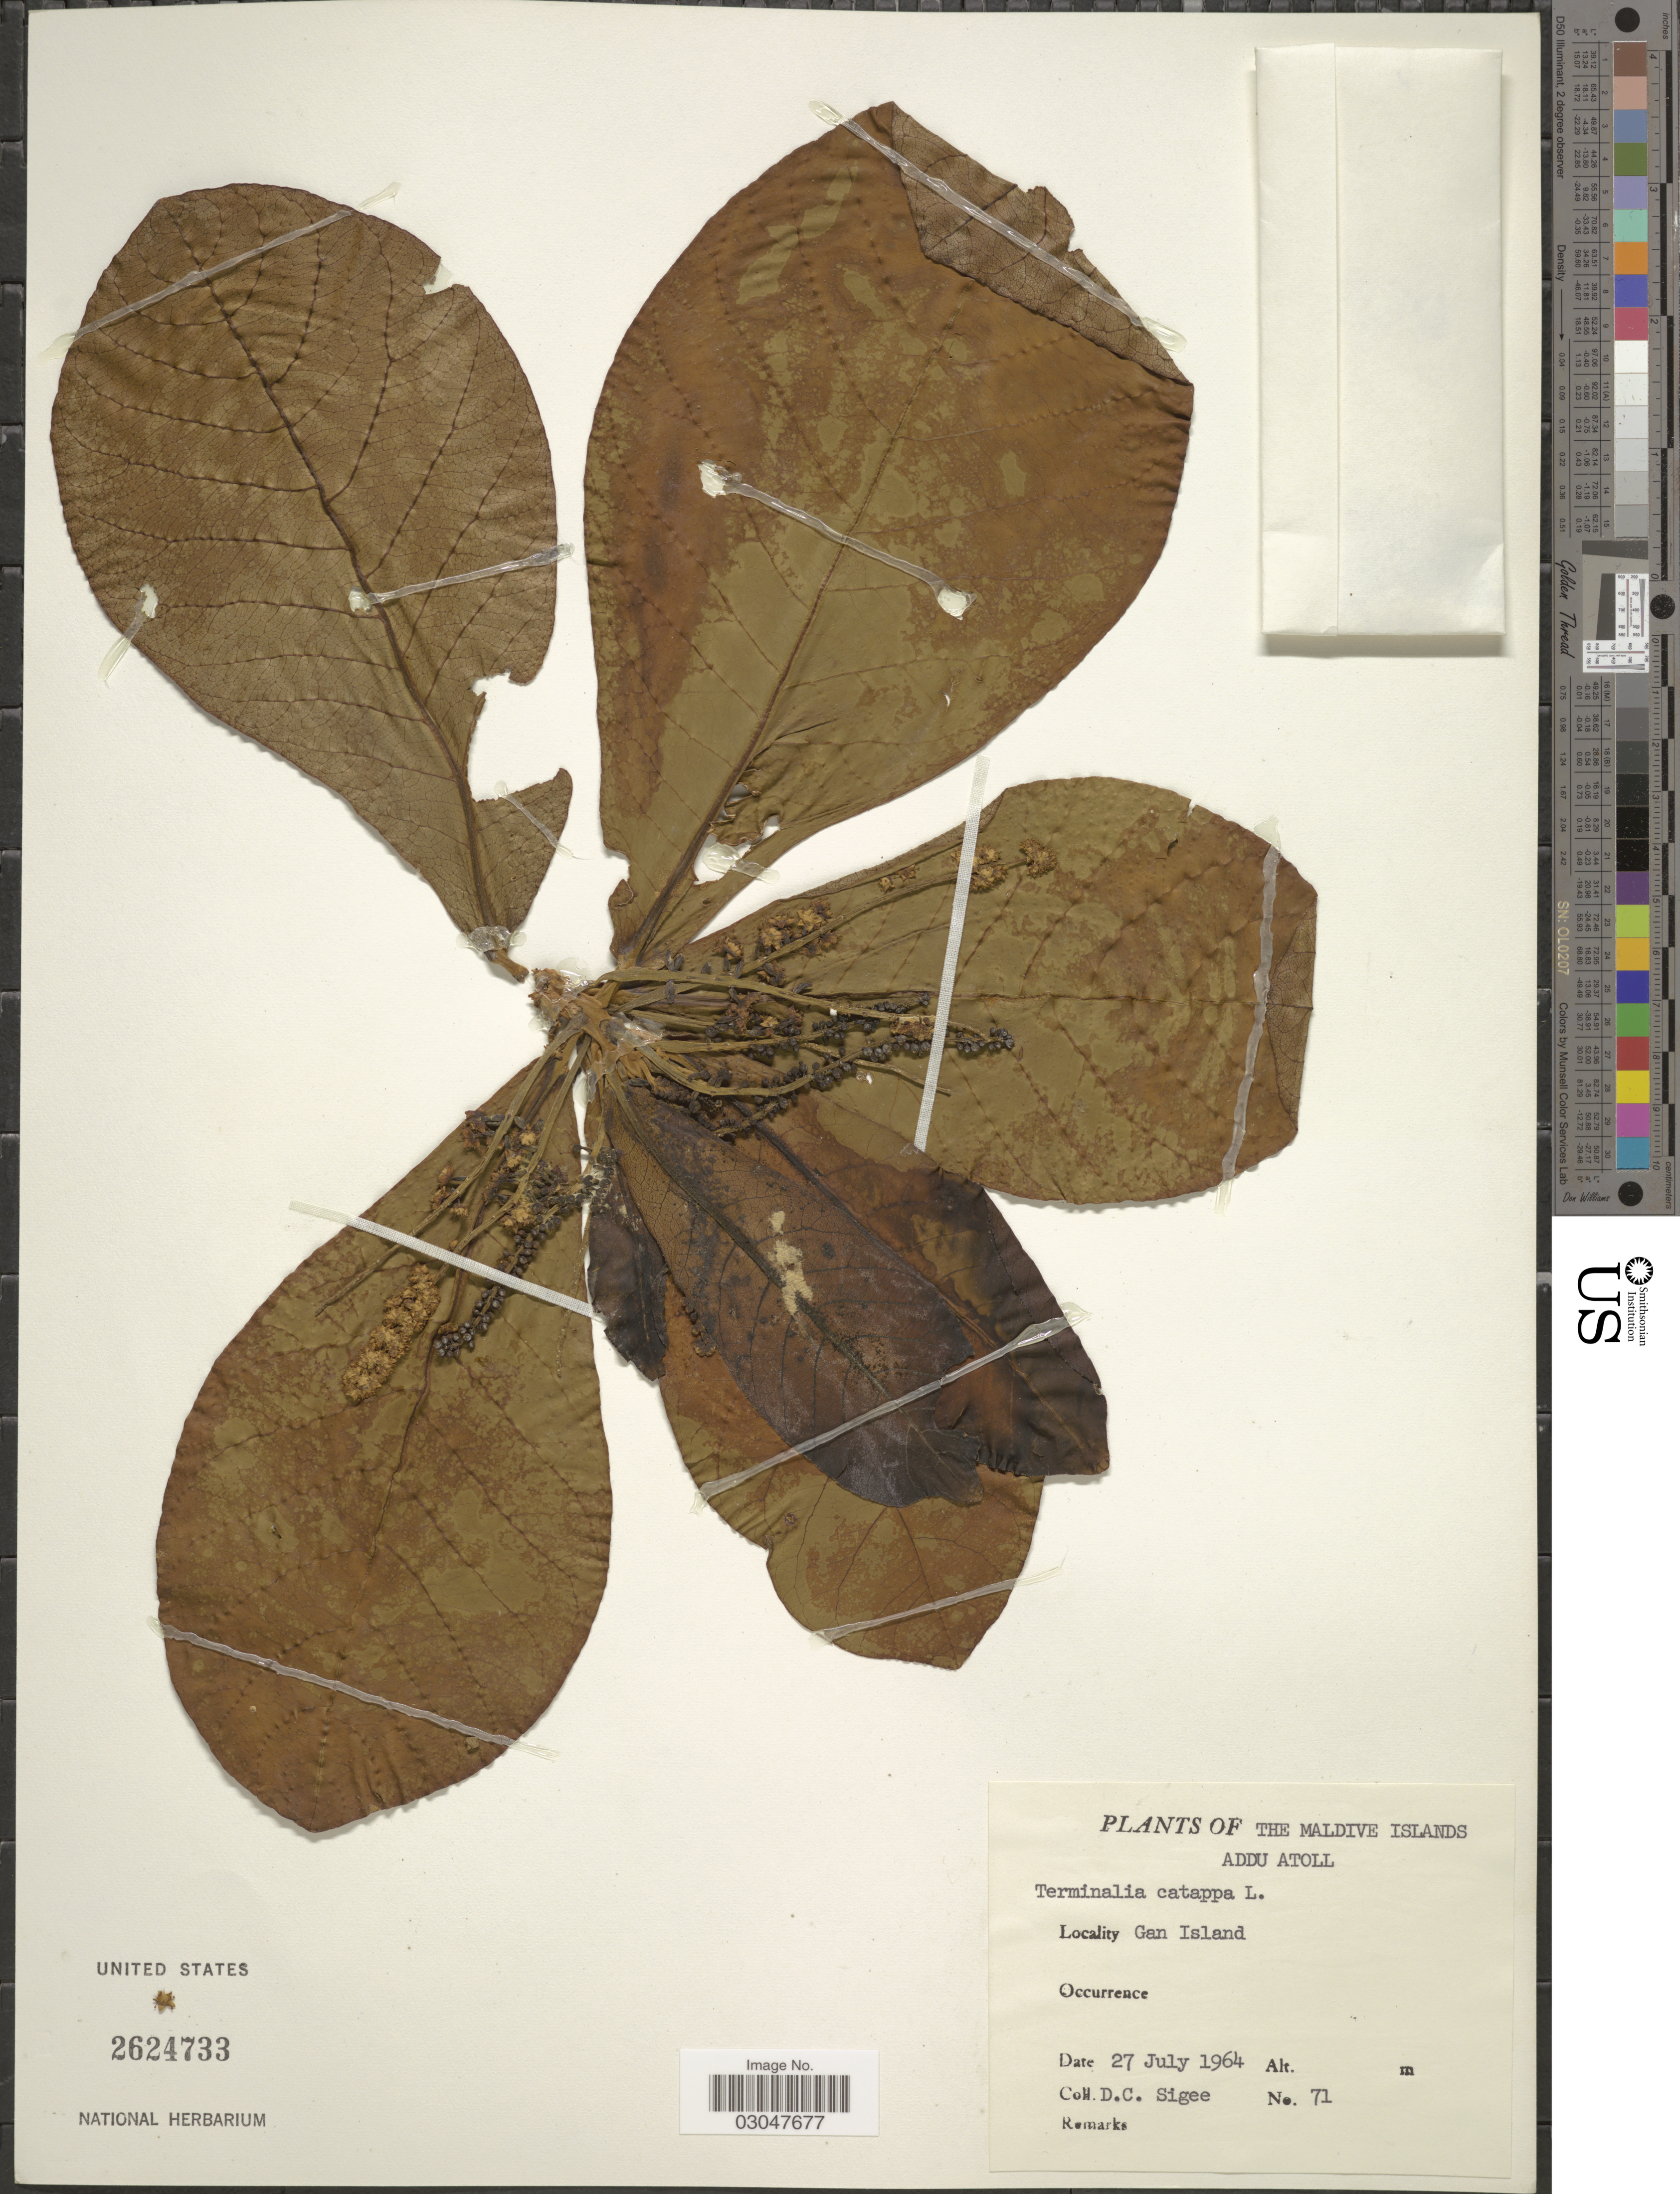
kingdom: Plantae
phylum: Tracheophyta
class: Magnoliopsida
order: Myrtales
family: Combretaceae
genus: Terminalia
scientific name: Terminalia catappa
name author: L.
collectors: D. C. Sigee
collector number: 71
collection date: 1964-07-27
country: Maldive Islands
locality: Addu Atoll. Gan Island.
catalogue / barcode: US 2624733